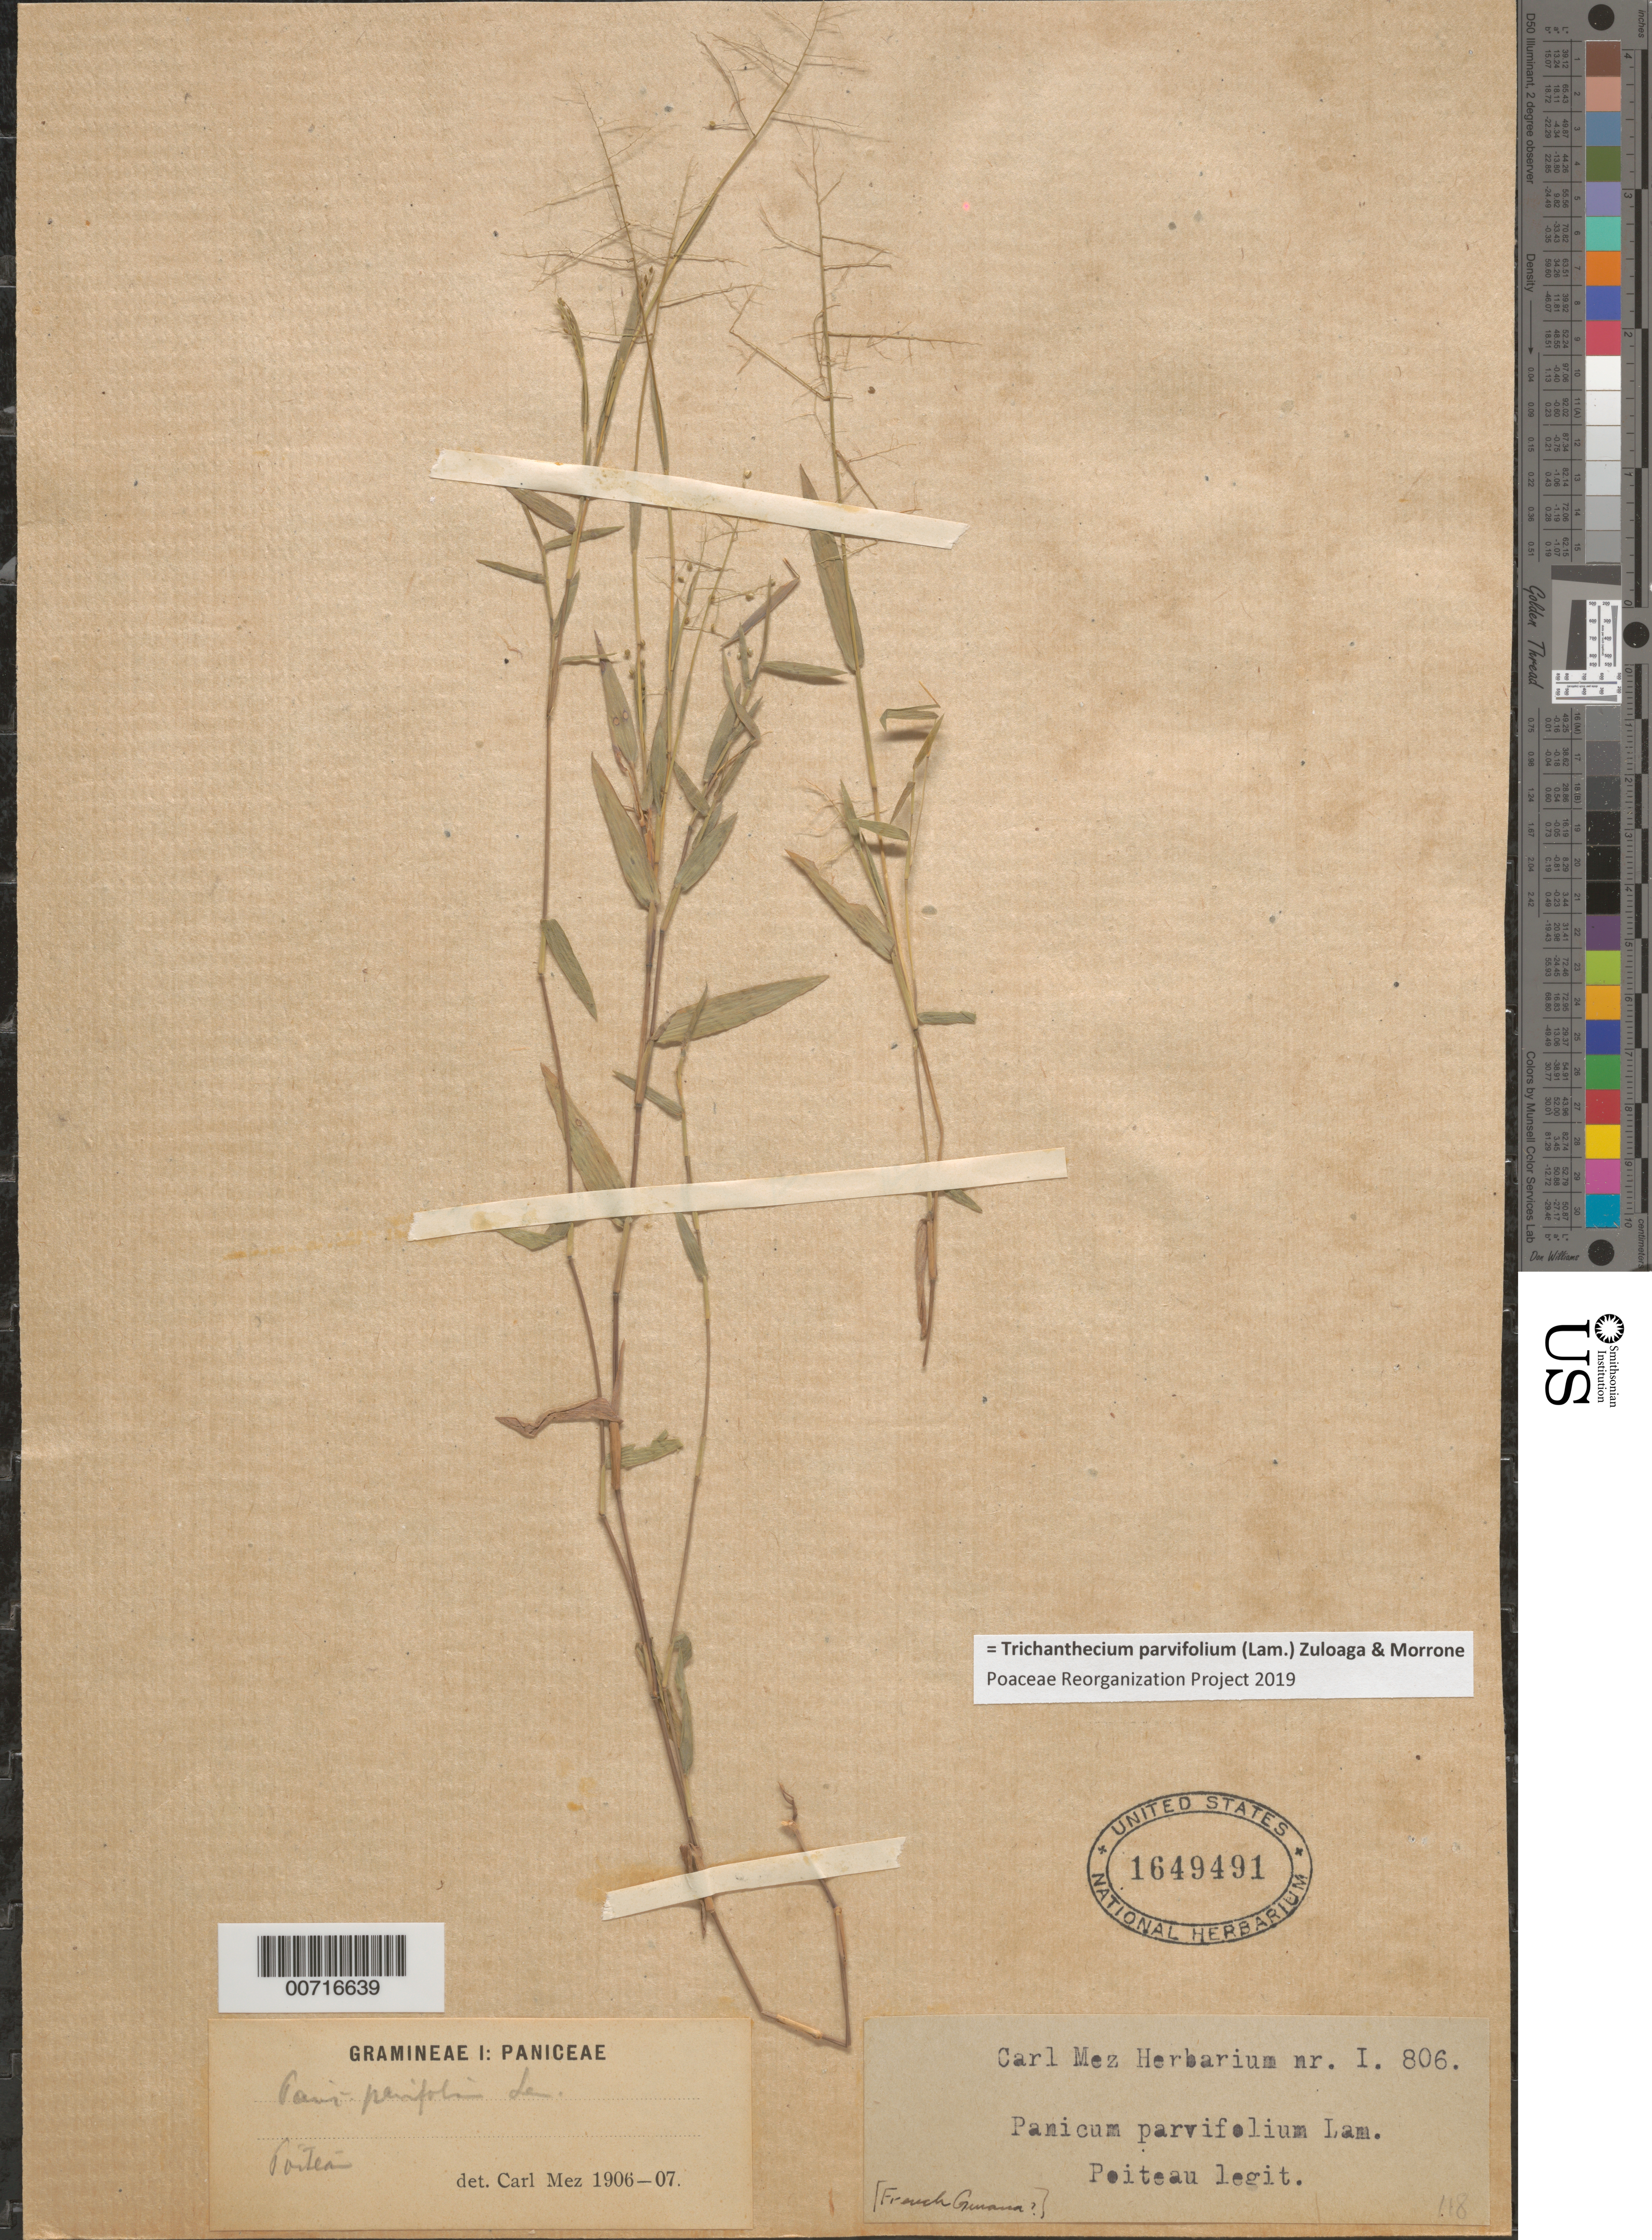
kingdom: Plantae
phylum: Tracheophyta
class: Liliopsida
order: Poales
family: Poaceae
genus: Panicum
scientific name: Panicum parvifolium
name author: Lam.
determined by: Mez, C. C.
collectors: P. Poiteau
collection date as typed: s.d.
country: French Guiana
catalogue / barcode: US 1649491